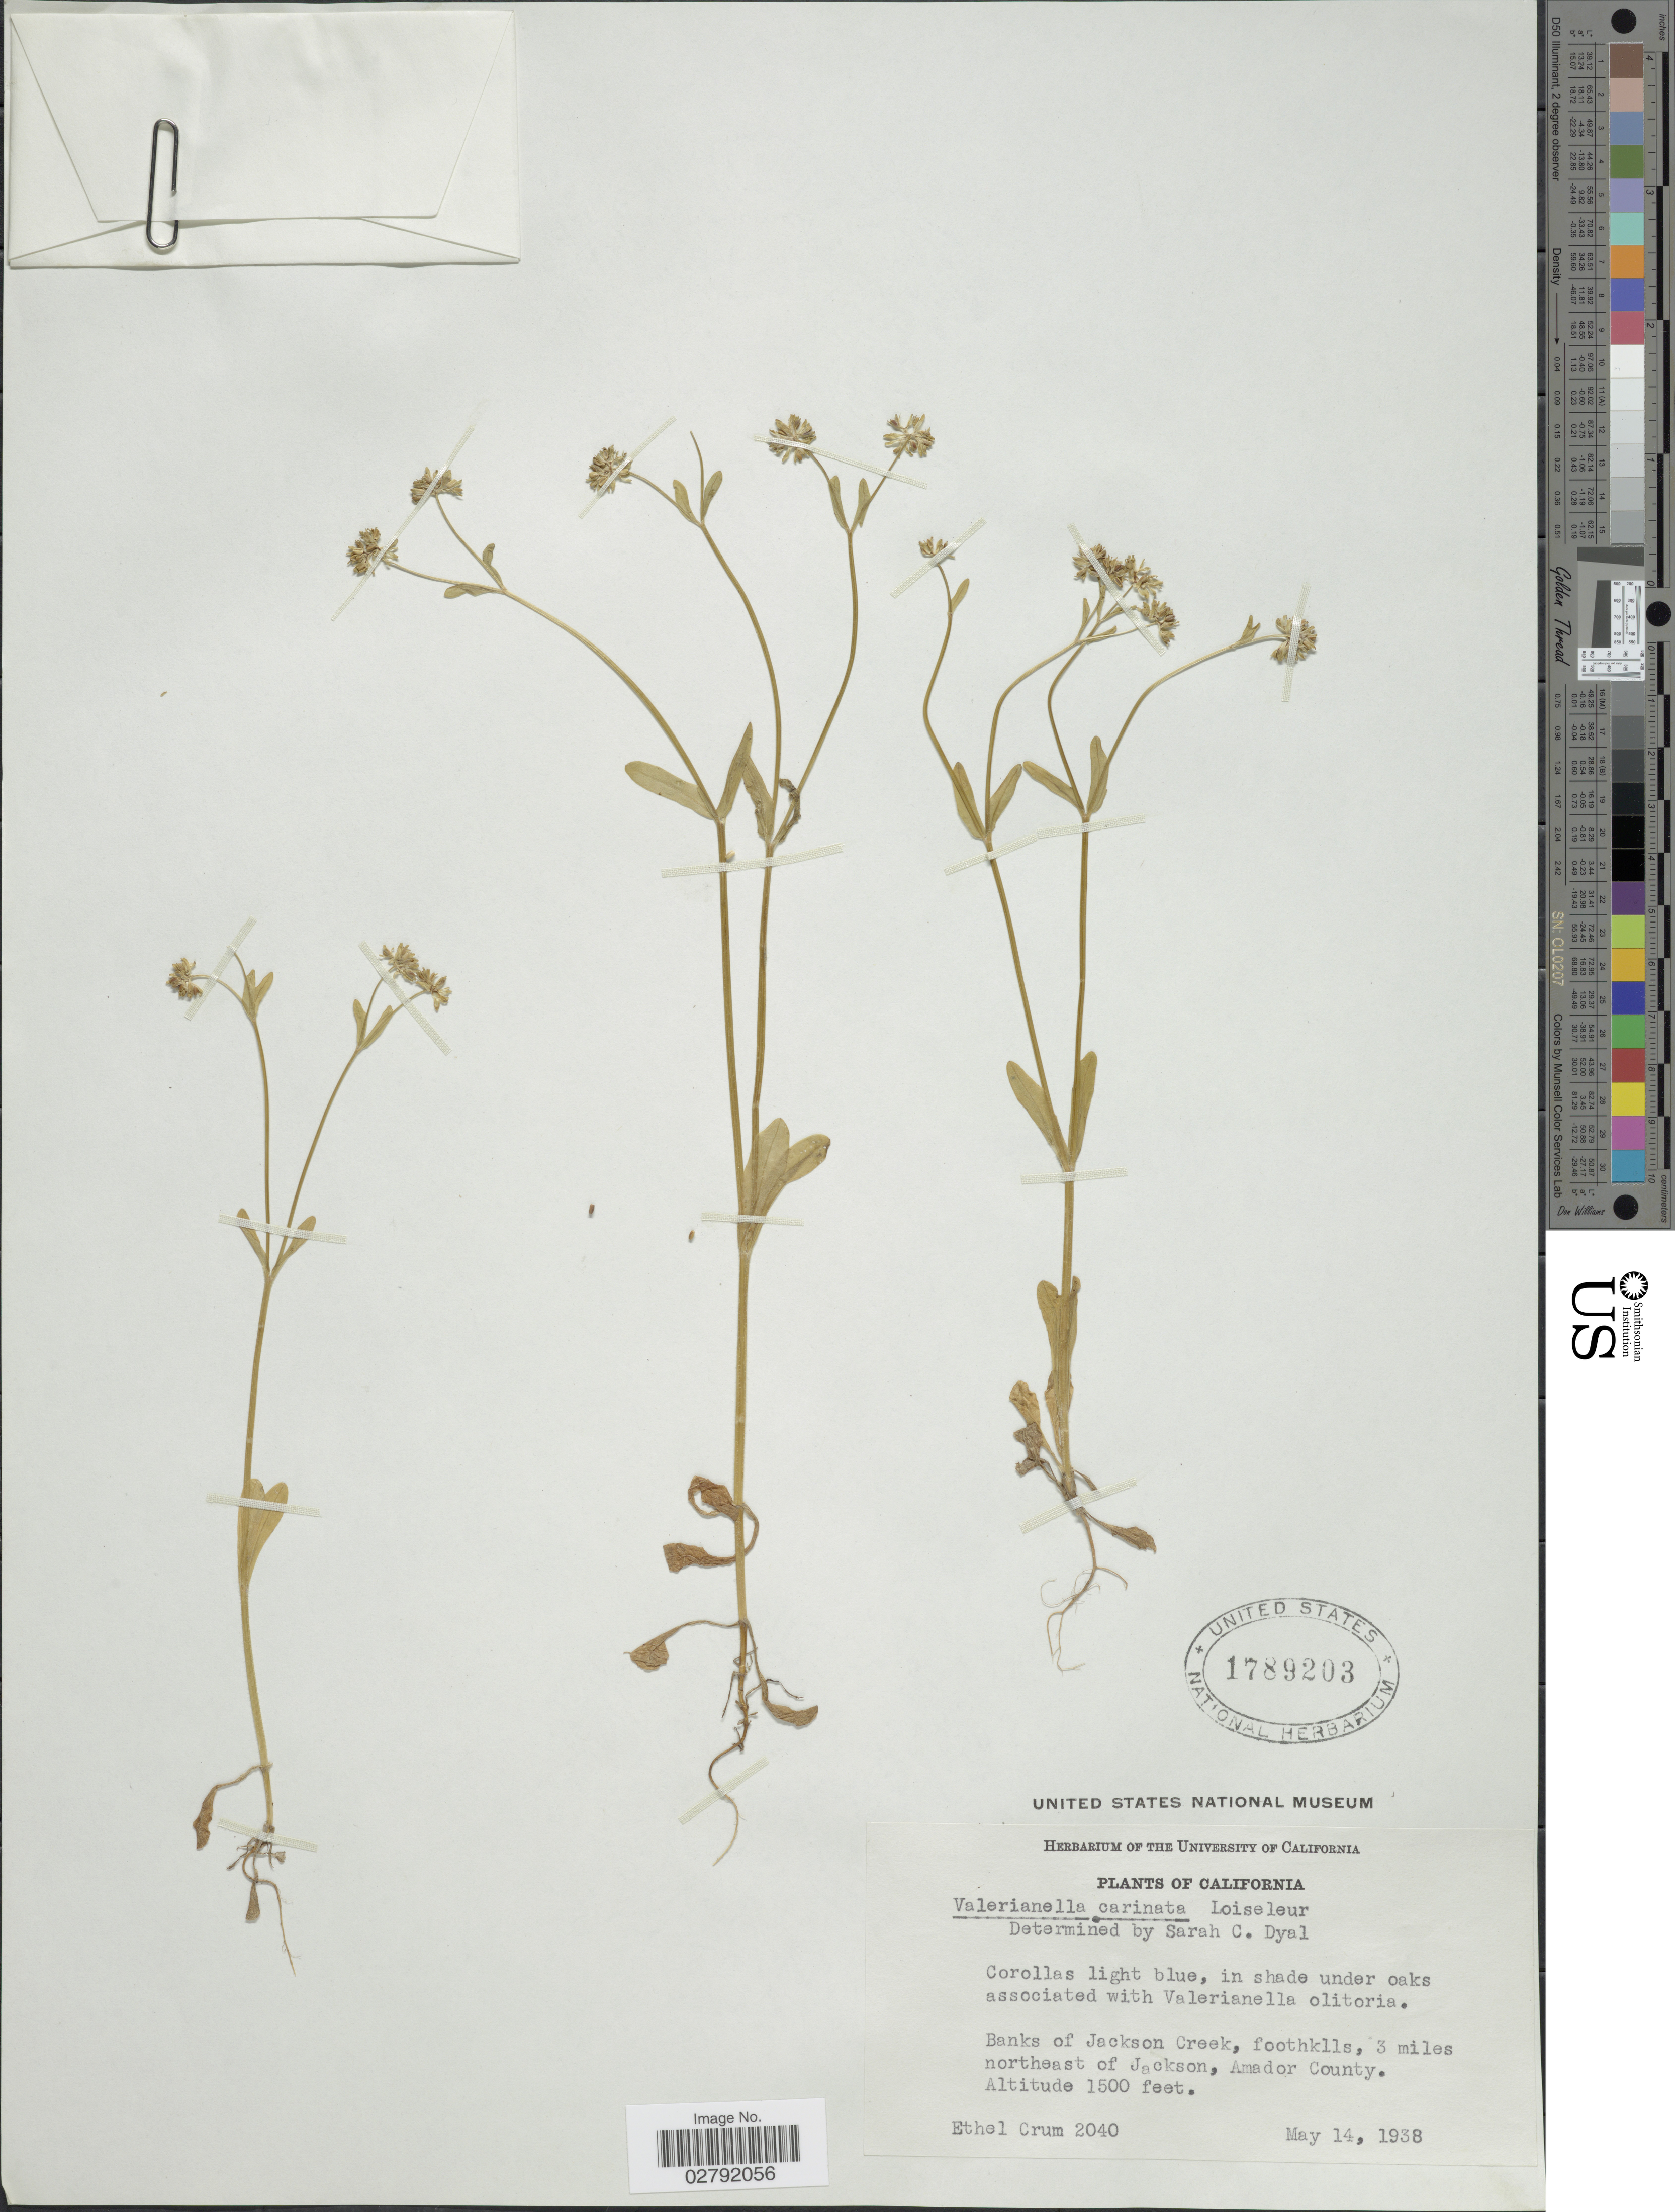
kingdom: Plantae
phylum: Tracheophyta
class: Magnoliopsida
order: Dipsacales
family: Caprifoliaceae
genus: Valerianella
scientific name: Valerianella carinata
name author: Loisel.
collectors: E. K. Crum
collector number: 2040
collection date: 1938-05-14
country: United States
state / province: California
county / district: Amador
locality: Banks of Jackson Creek, foothklls, 3 miles northeast of Jackson, Amador County.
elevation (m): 457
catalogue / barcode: US 1789203